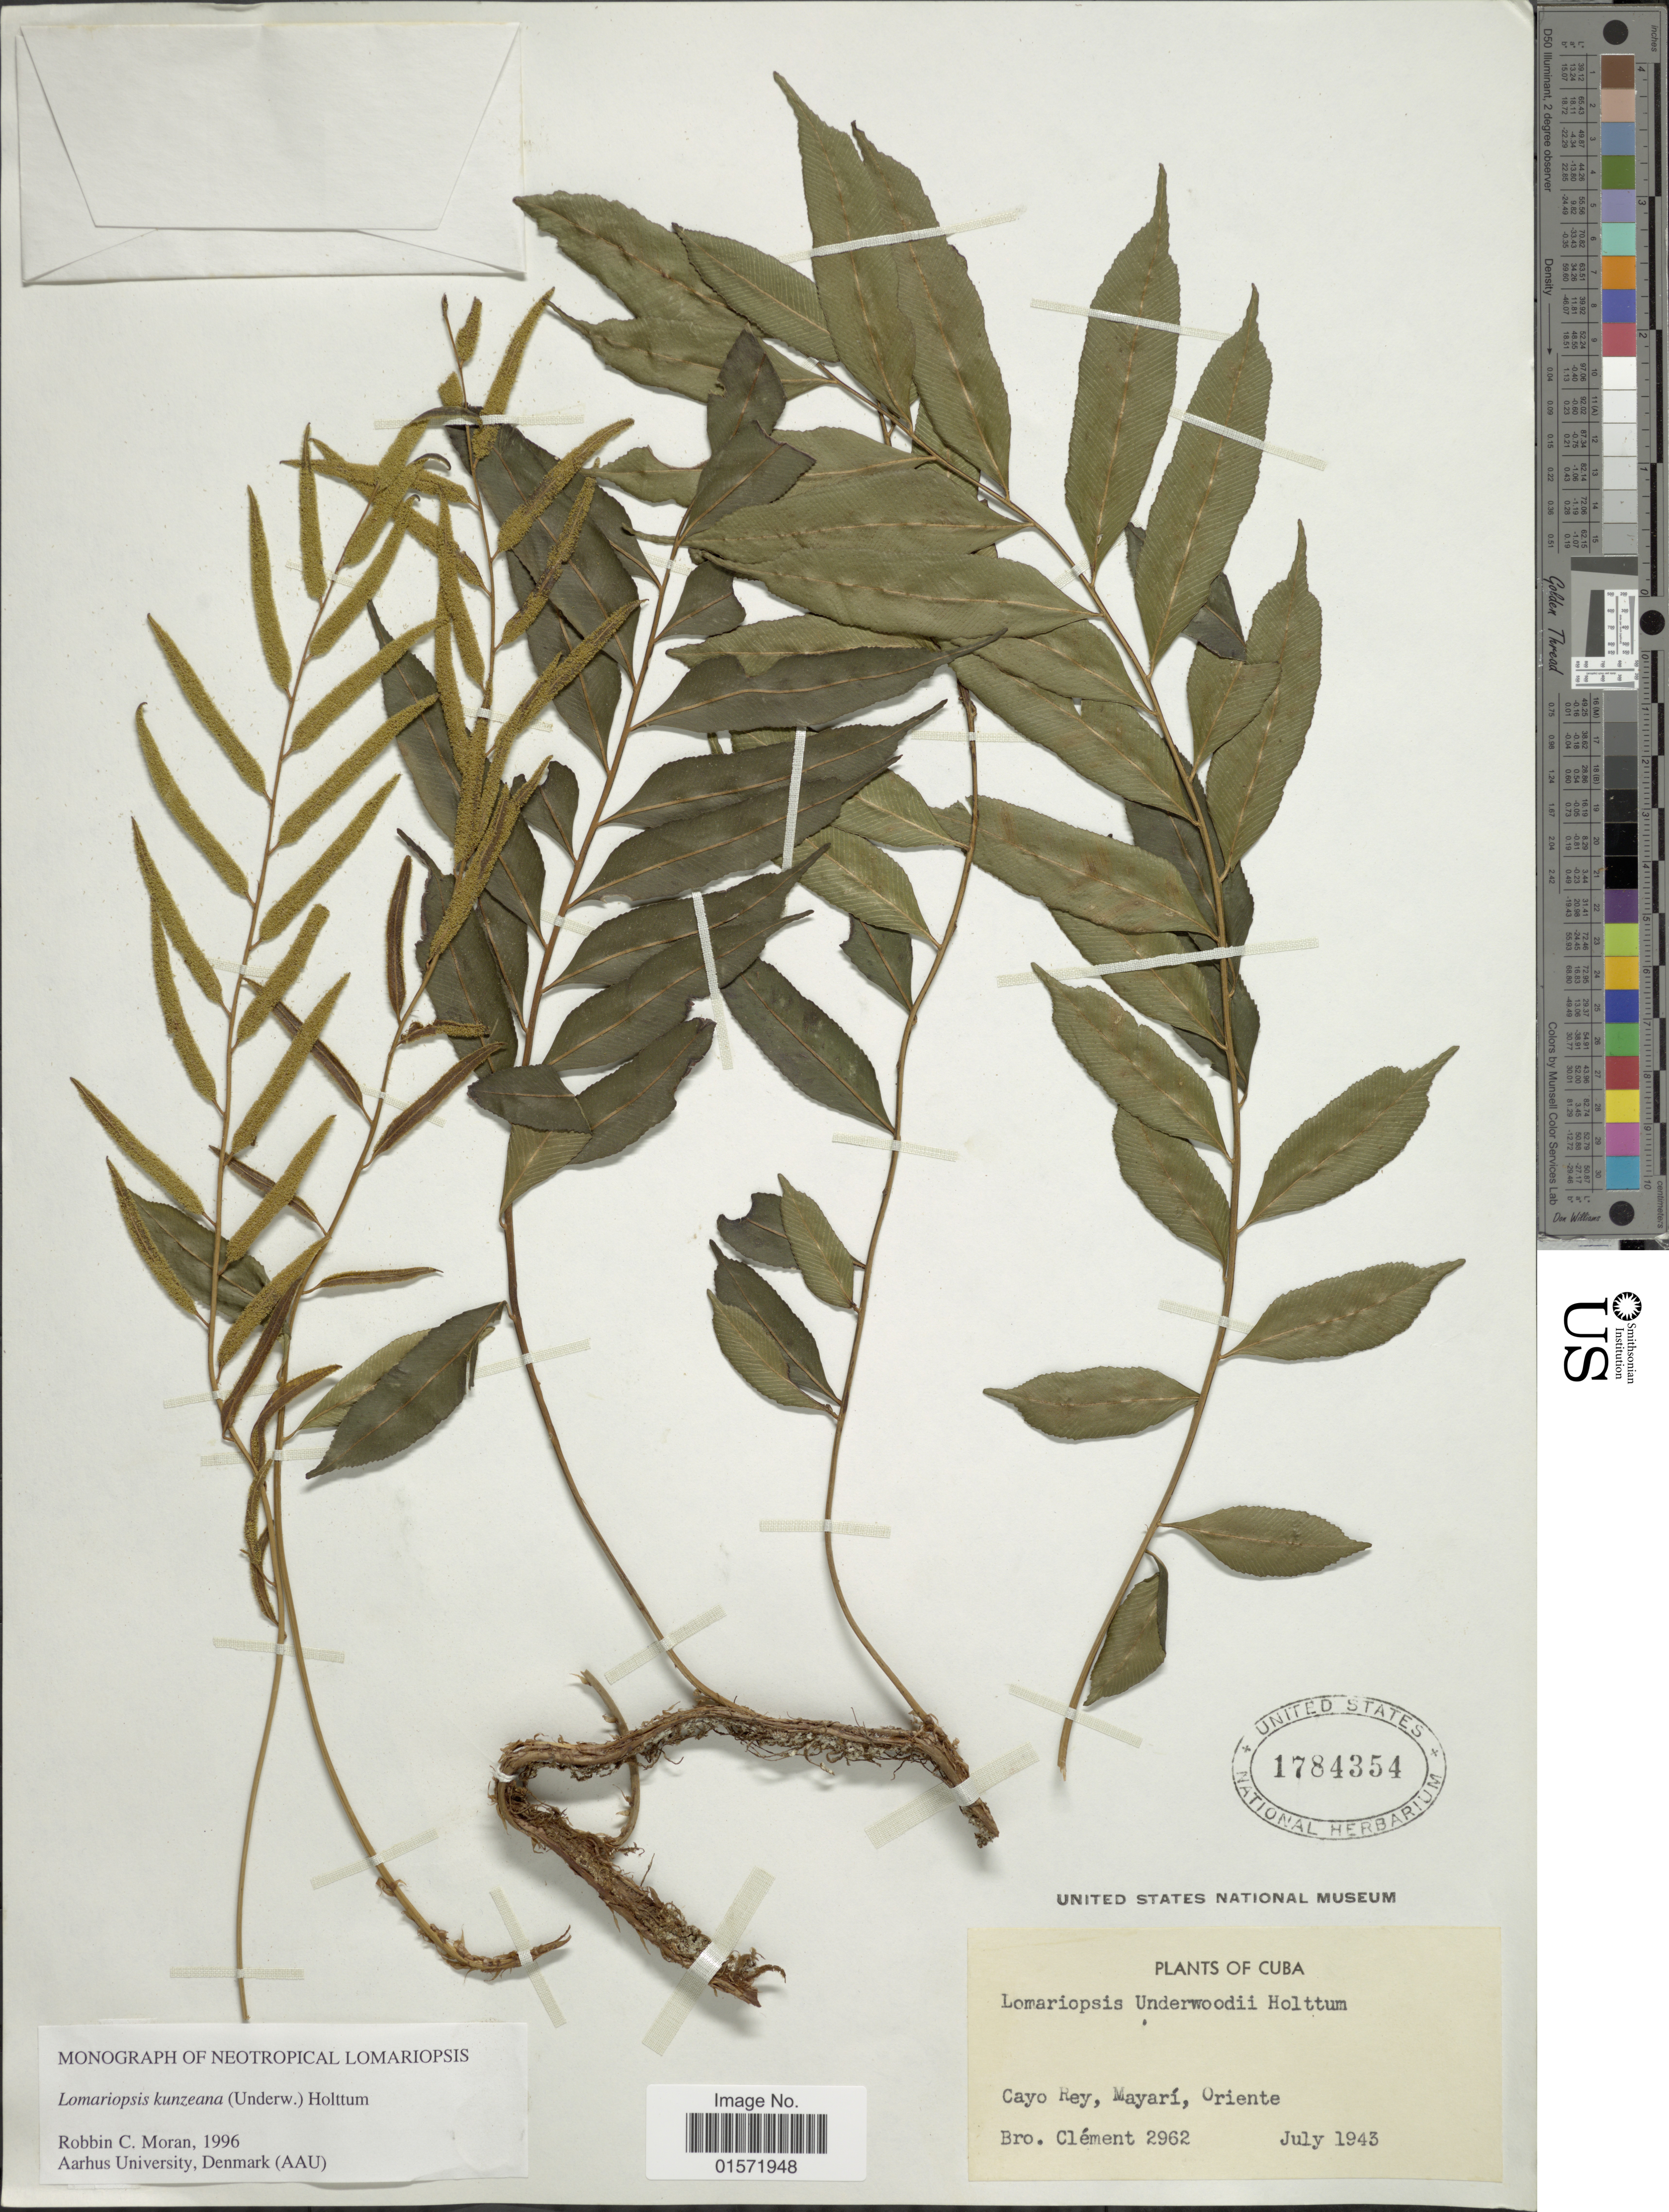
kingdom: Plantae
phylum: Tracheophyta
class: Polypodiopsida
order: Polypodiales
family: Lomariopsidaceae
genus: Lomariopsis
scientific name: Lomariopsis kunzeana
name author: (Underw.) Holttum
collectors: B. Clement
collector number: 2962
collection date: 1943-07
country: Cuba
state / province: Oriente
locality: Cayo Rey, Mayarí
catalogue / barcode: US 1784354